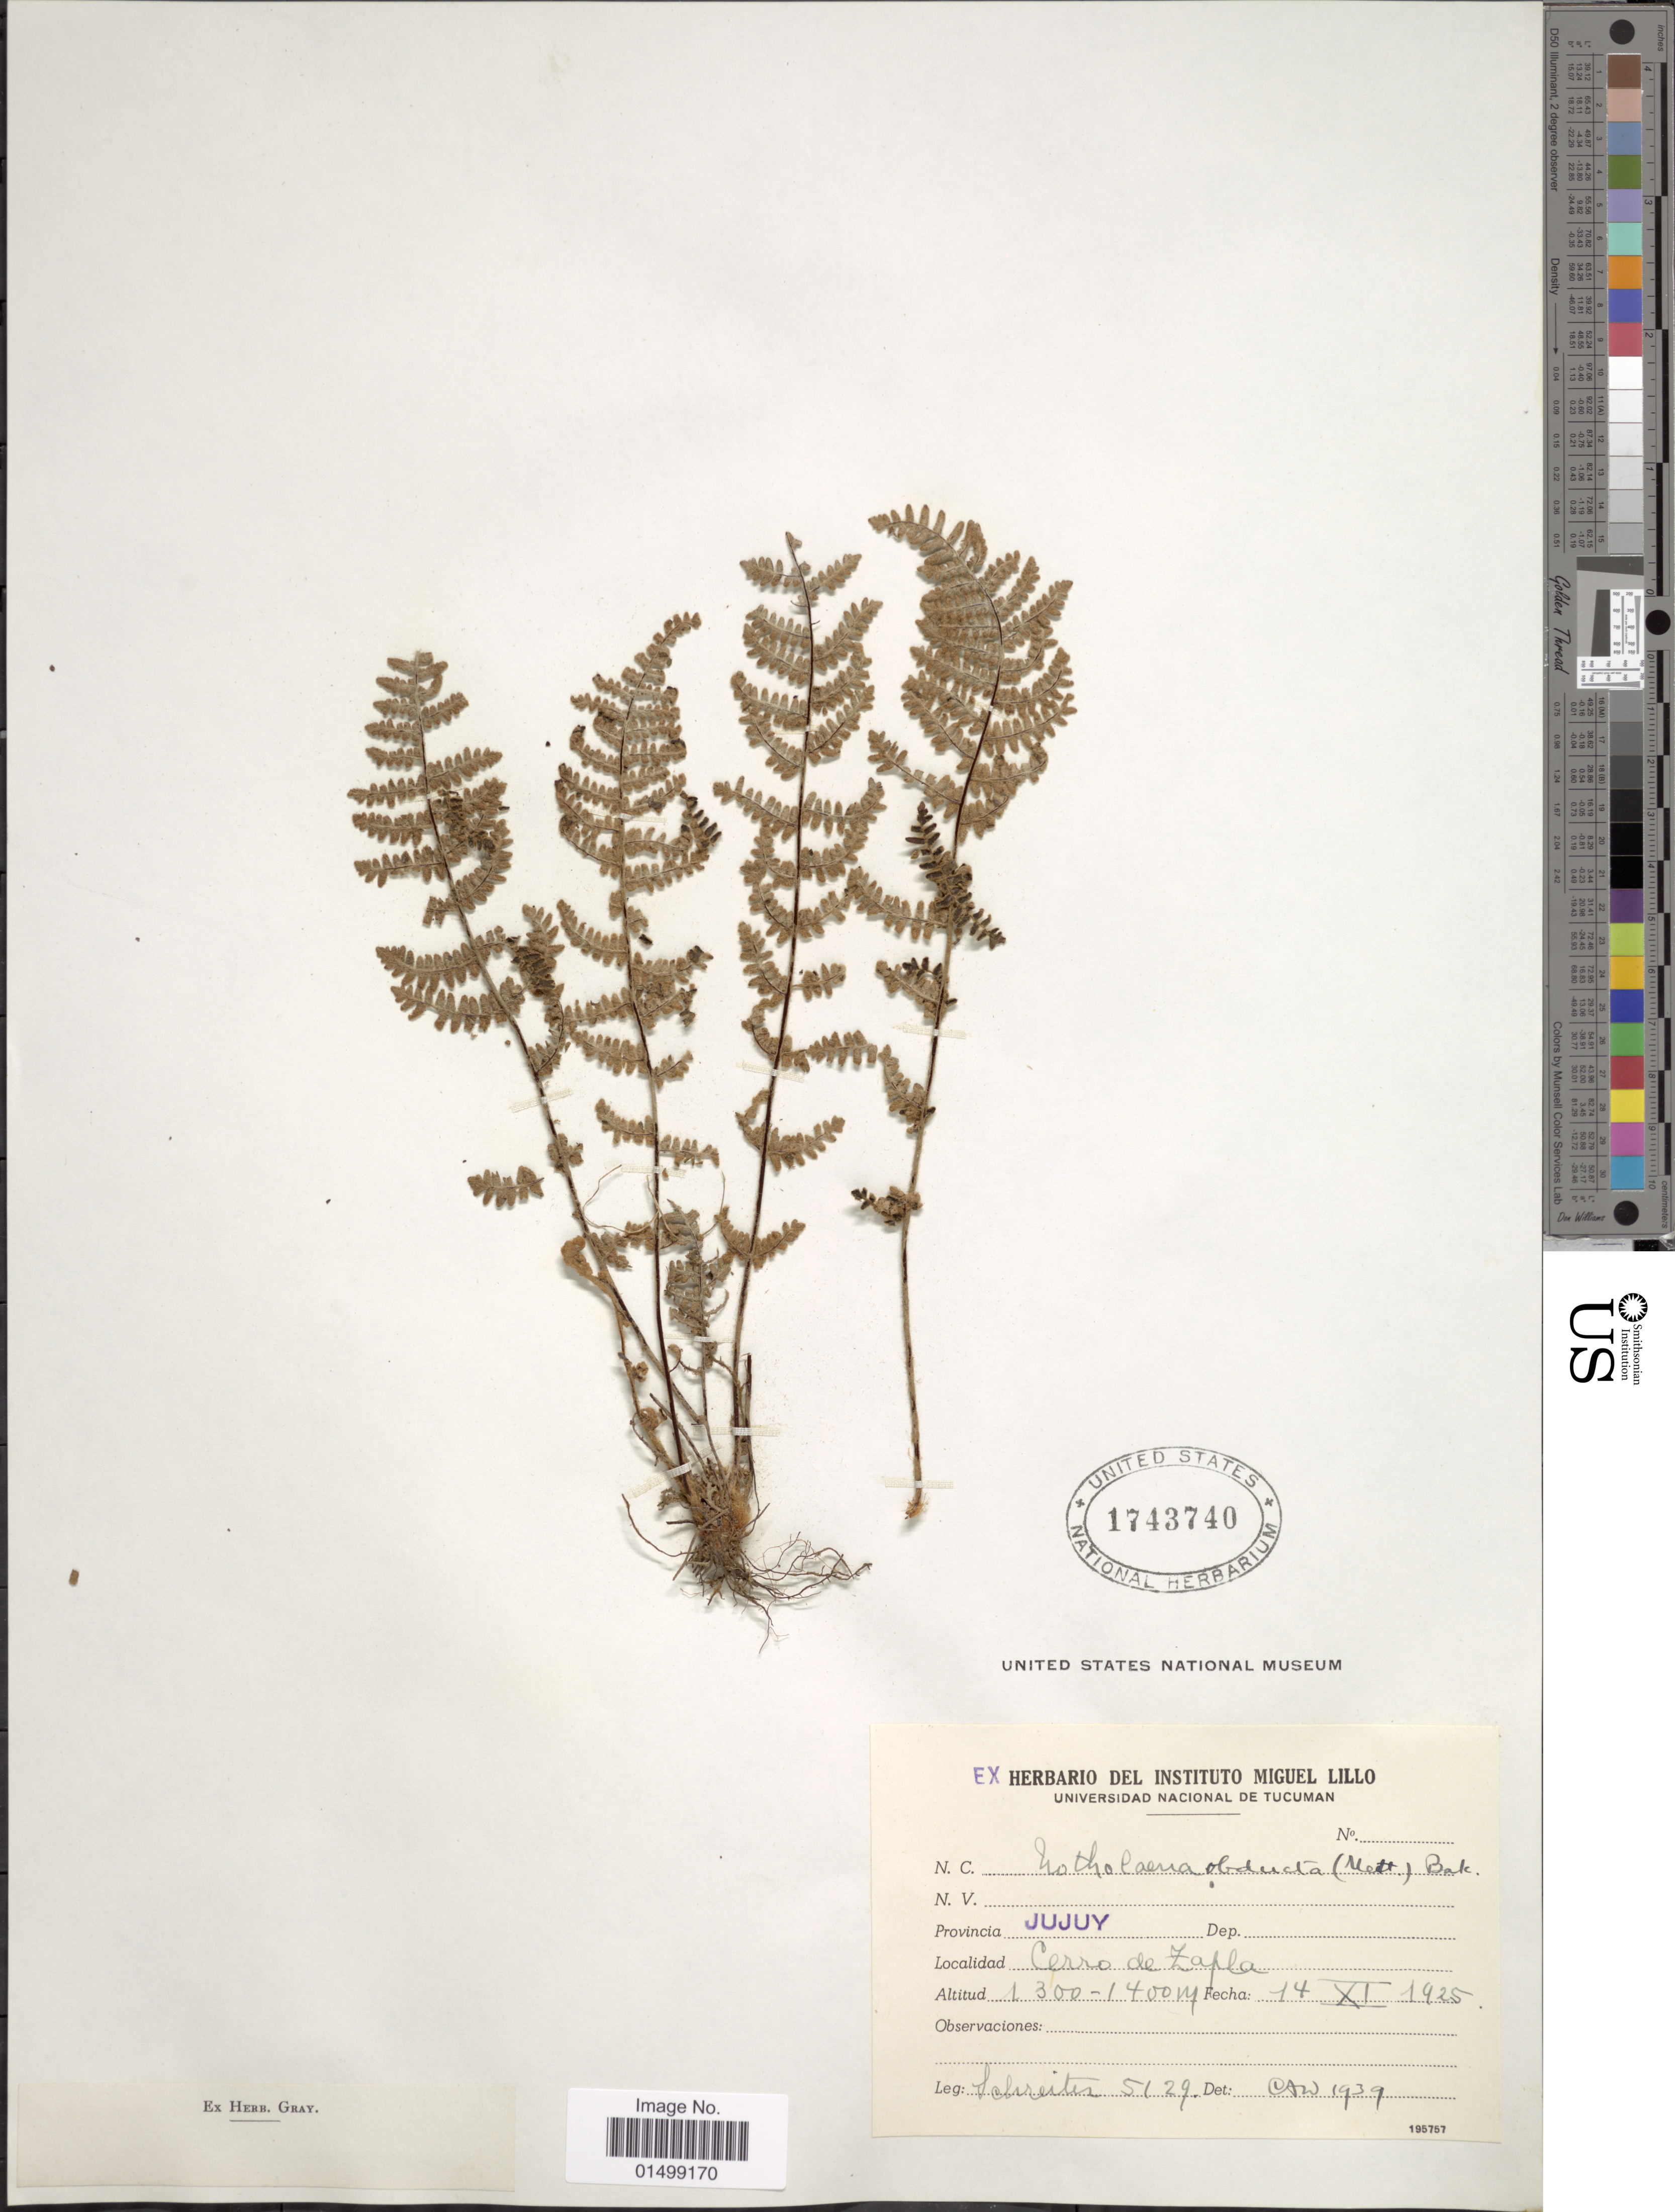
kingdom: Plantae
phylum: Tracheophyta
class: Polypodiopsida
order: Polypodiales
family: Pteridaceae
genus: Cheilanthes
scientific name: Cheilanthes obducta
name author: (Mett.) Baker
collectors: -. Schreiter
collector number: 5129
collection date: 1925-11-14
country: Argentina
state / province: Jujuy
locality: Cerro de Zapla.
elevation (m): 1300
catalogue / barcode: US 1743740